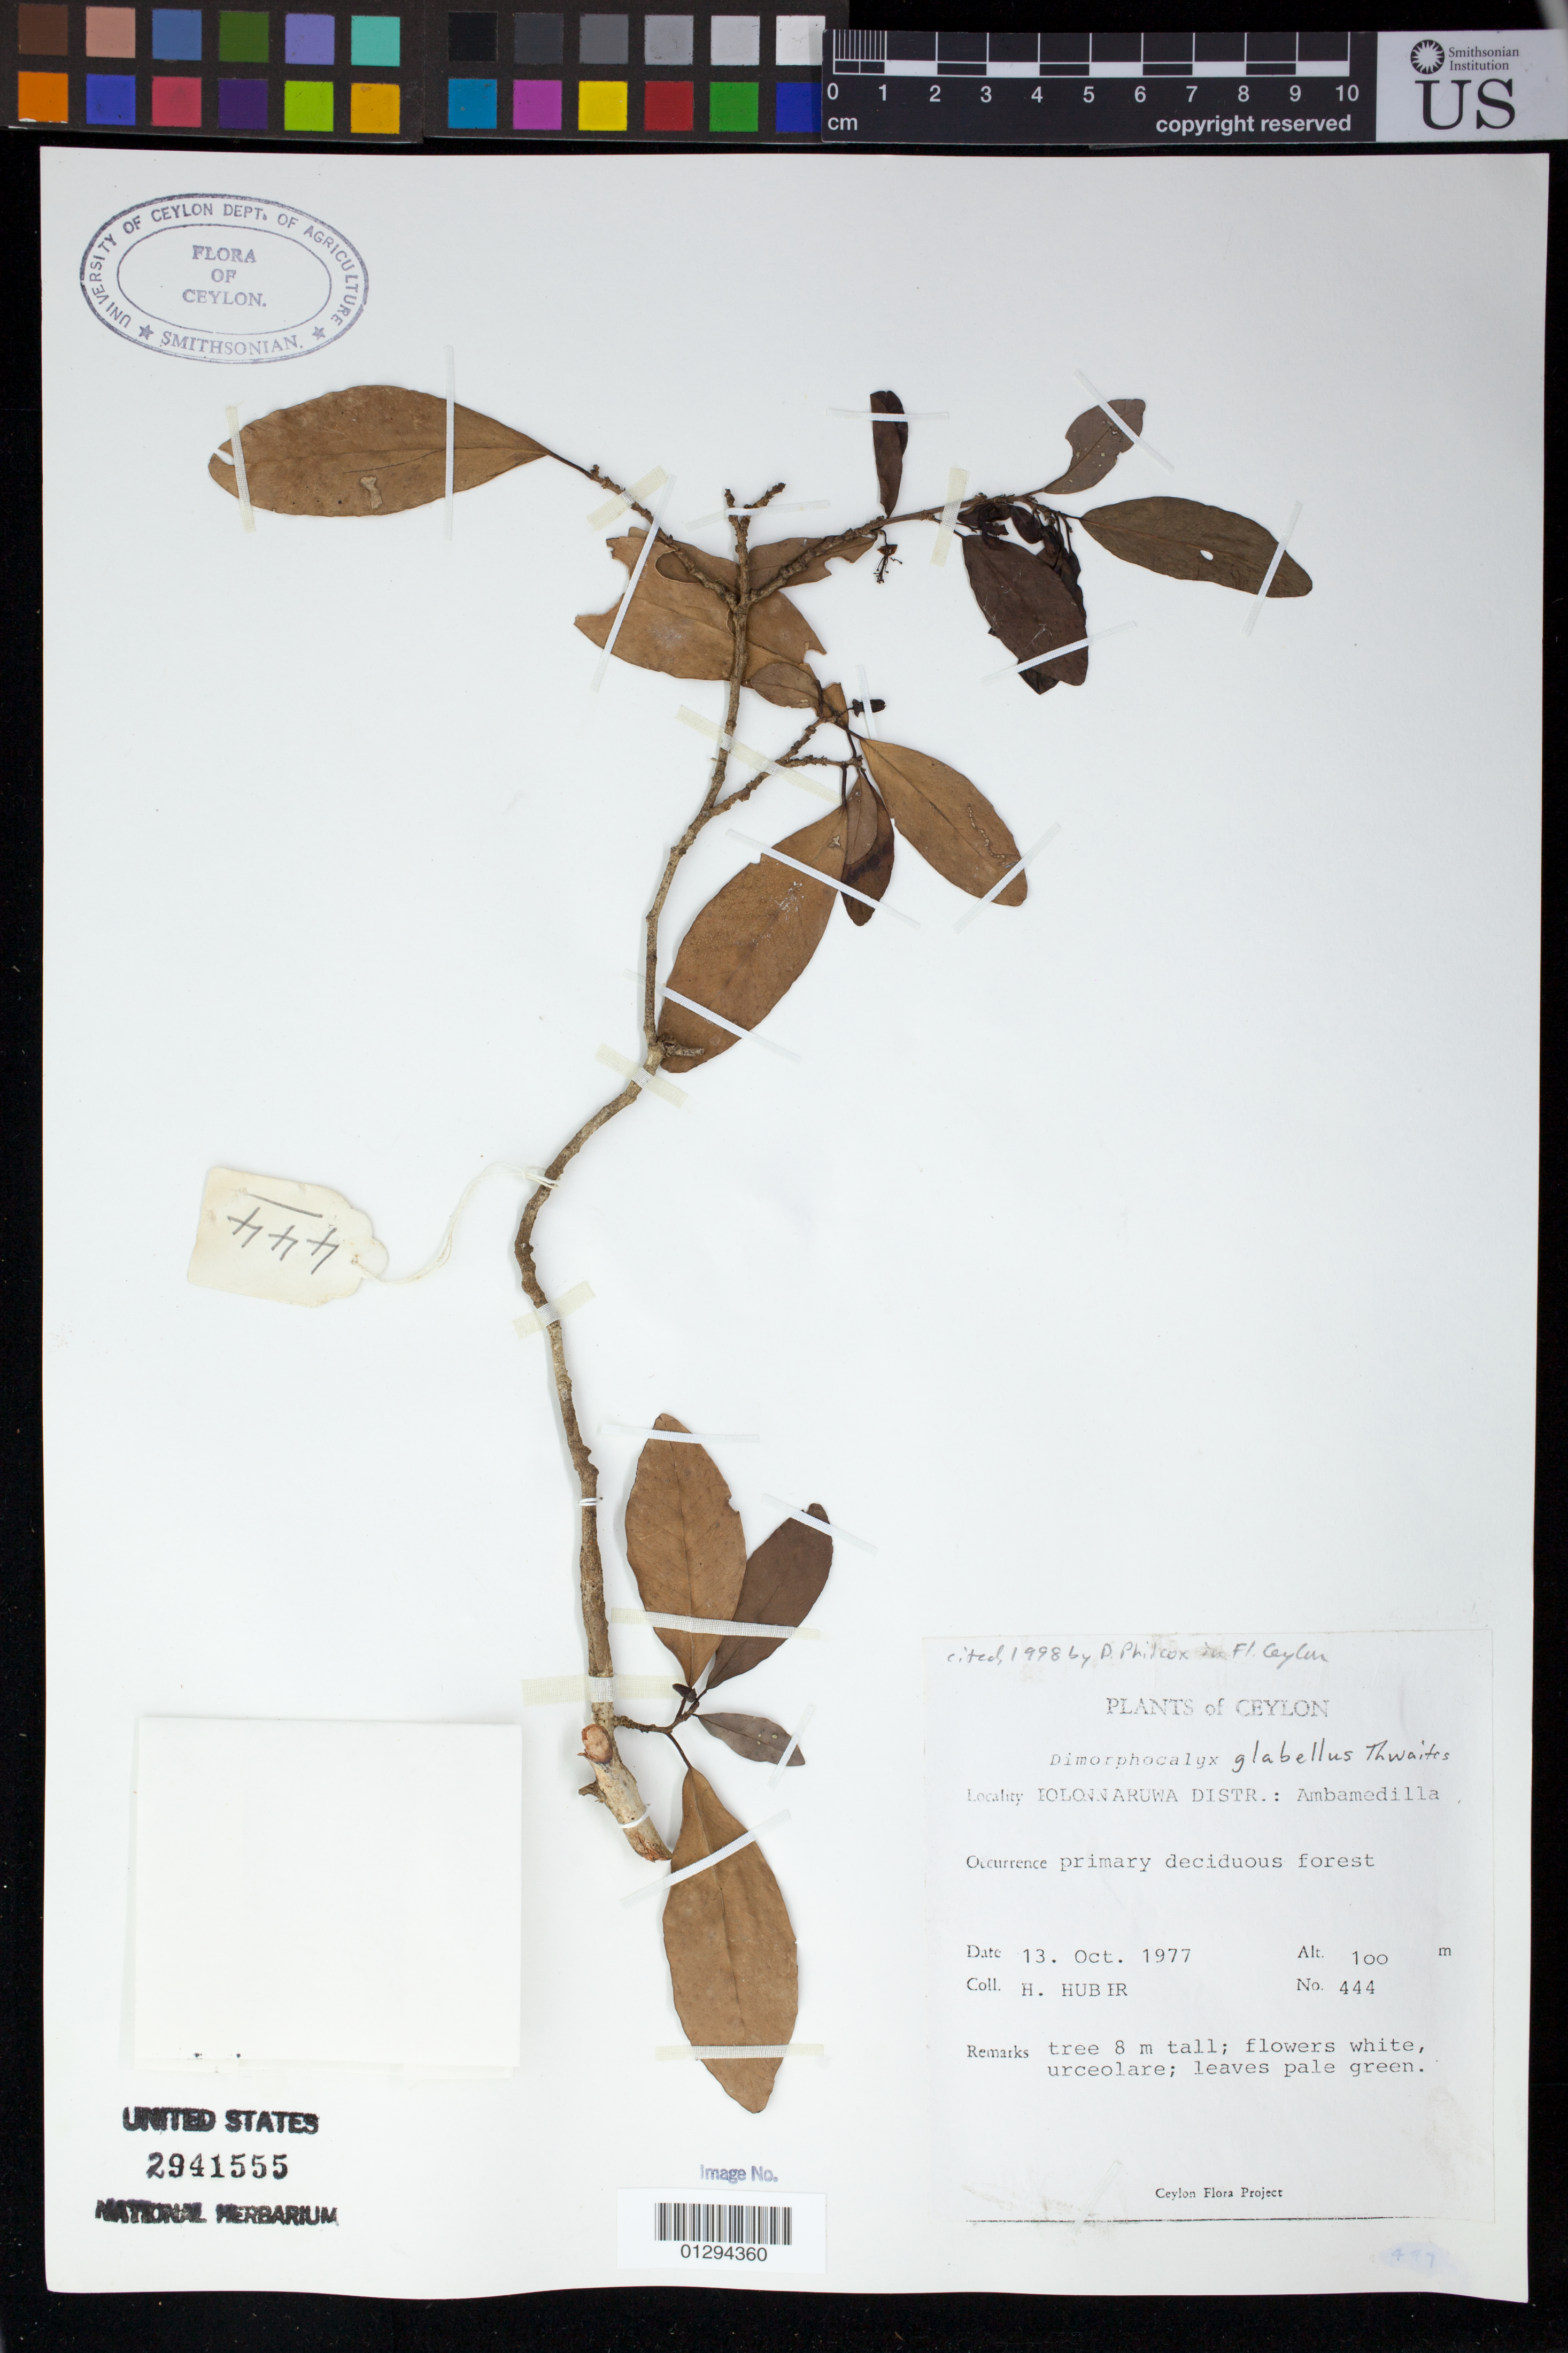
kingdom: Plantae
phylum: Tracheophyta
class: Magnoliopsida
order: Malpighiales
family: Euphorbiaceae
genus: Dimorphocalyx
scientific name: Dimorphocalyx glabellus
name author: Thwaites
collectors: H. Hubir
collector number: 444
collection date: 1977-10-13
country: Sri Lanka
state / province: North Central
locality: Polonnaruwa Distr.: Ambamedilla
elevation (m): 100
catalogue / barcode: US 2941555